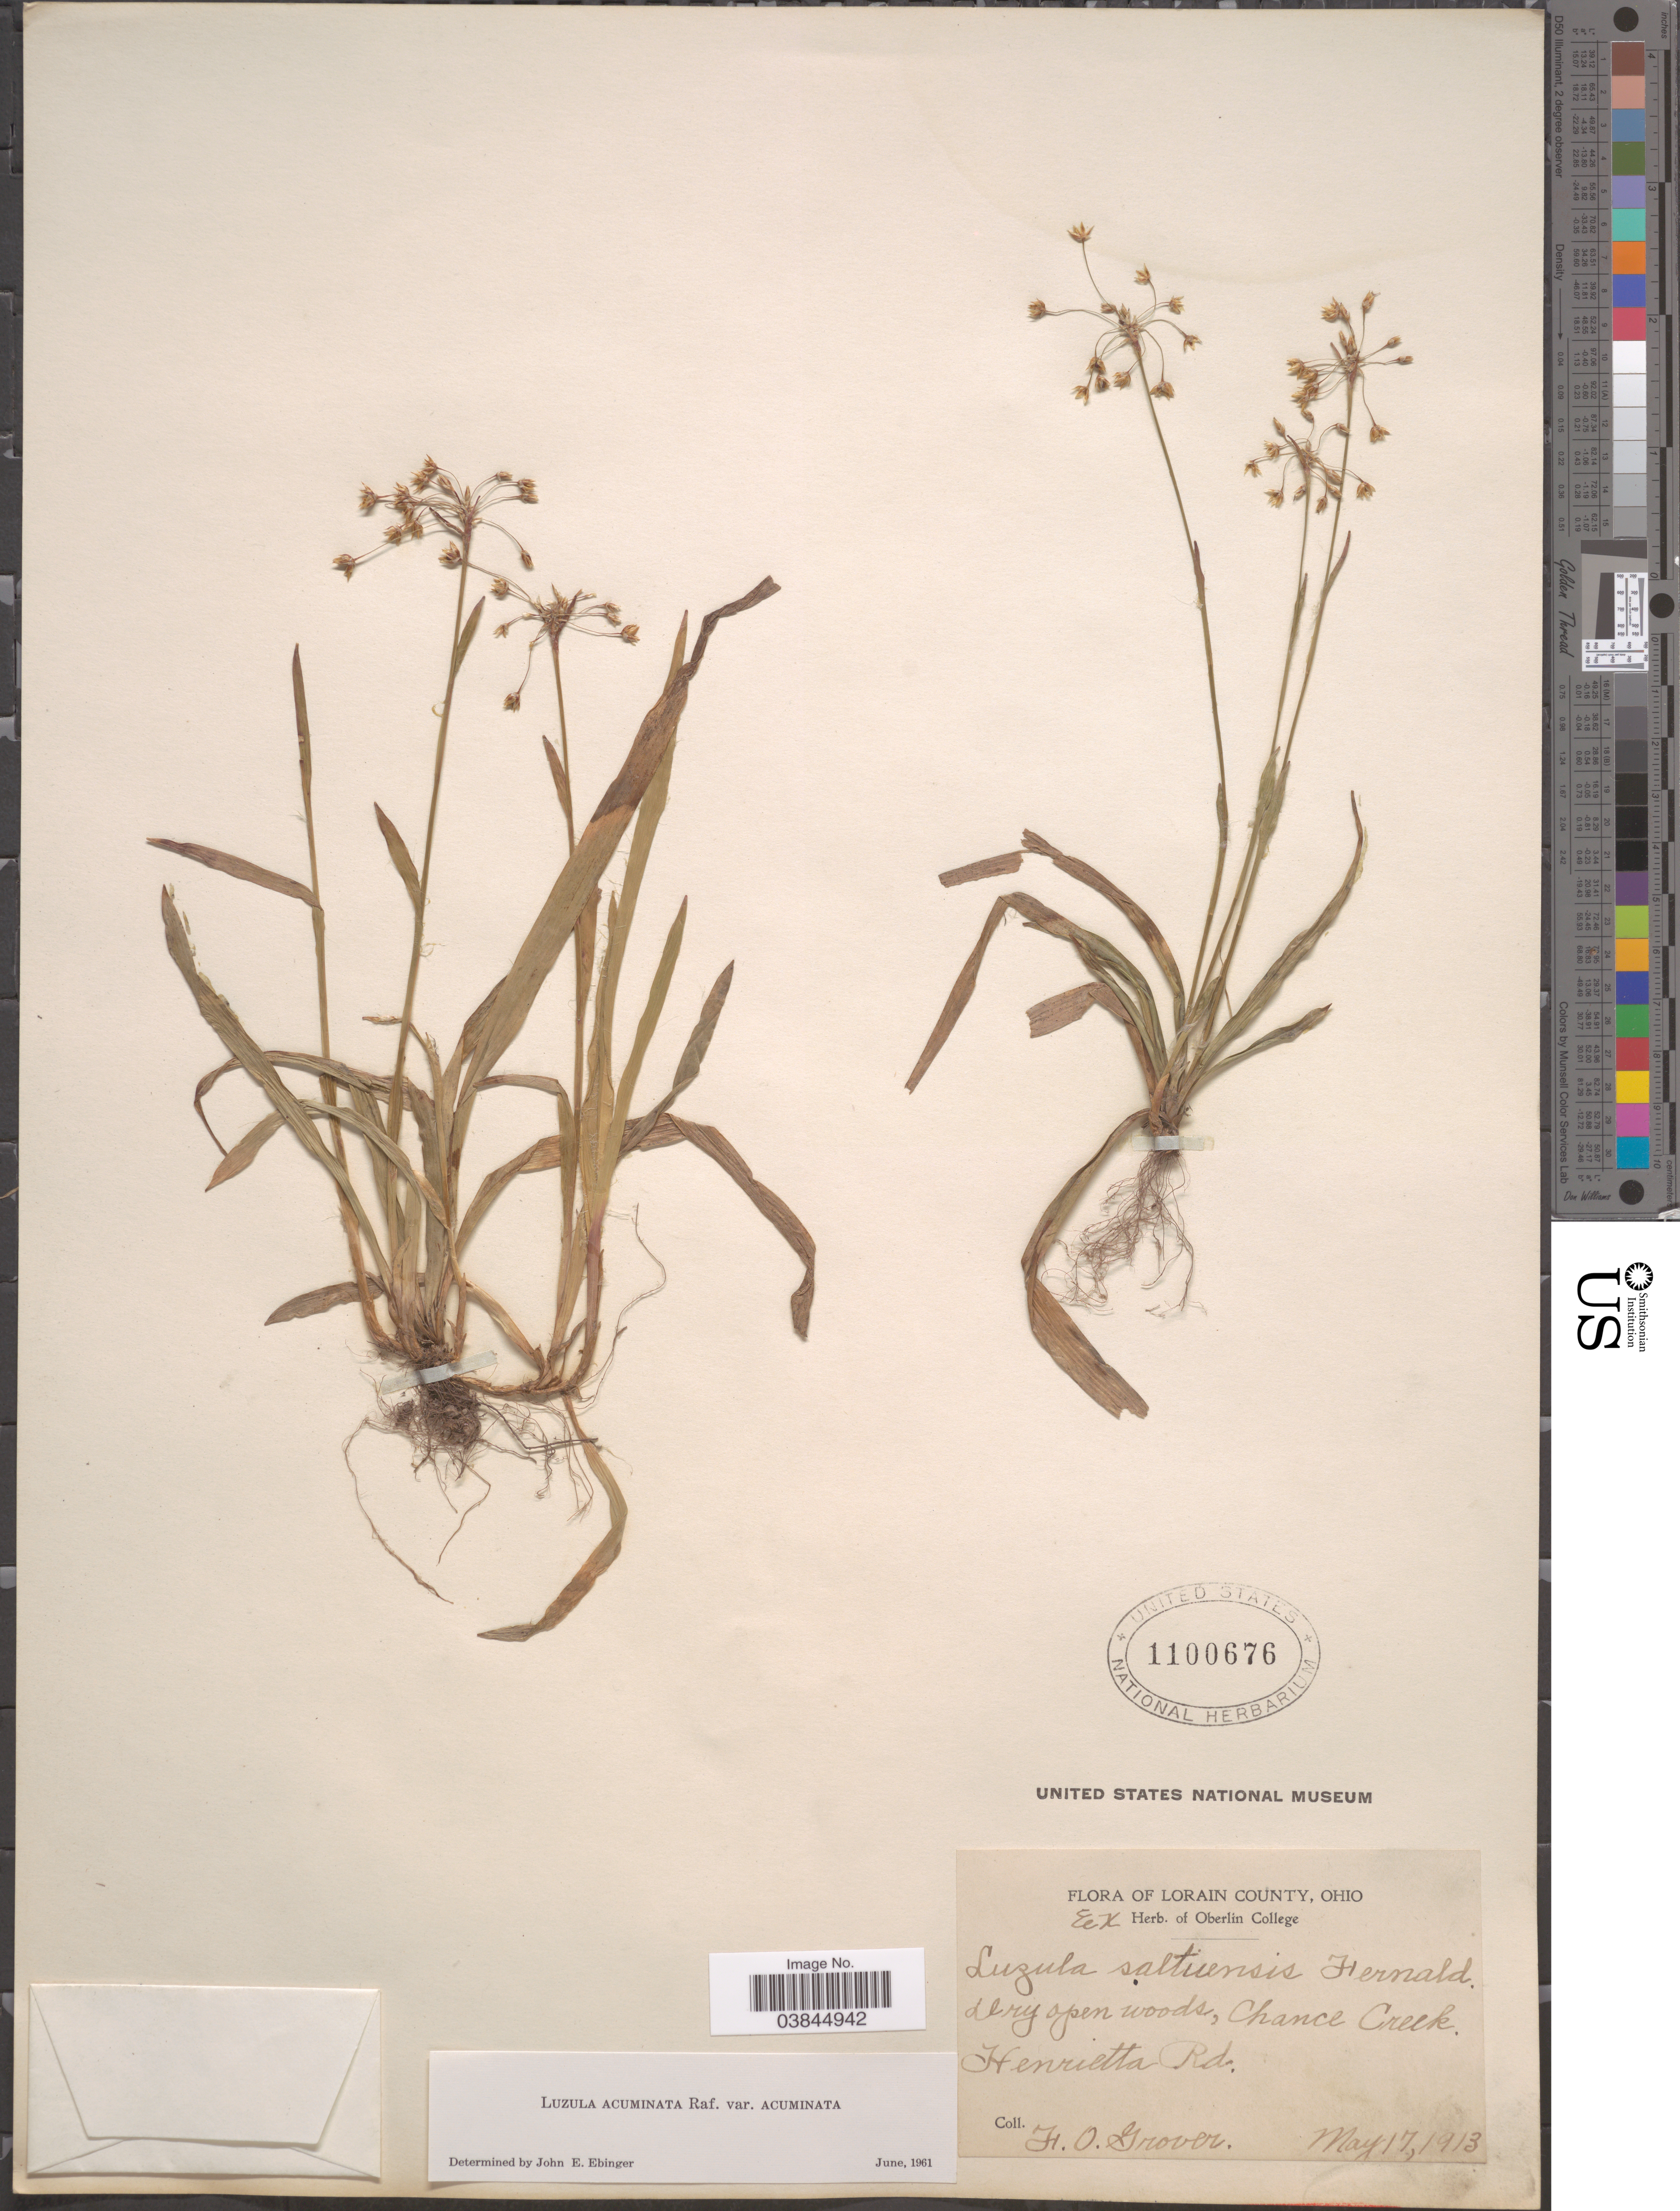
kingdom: Plantae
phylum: Tracheophyta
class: Liliopsida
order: Poales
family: Juncaceae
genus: Luzula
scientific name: Luzula acuminata var. acuminata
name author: Raf.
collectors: F. Grover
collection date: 1913-05-17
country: United States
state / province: Ohio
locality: Lorain County. Chance Creek. Henrietta Rd.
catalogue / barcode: US 1100676